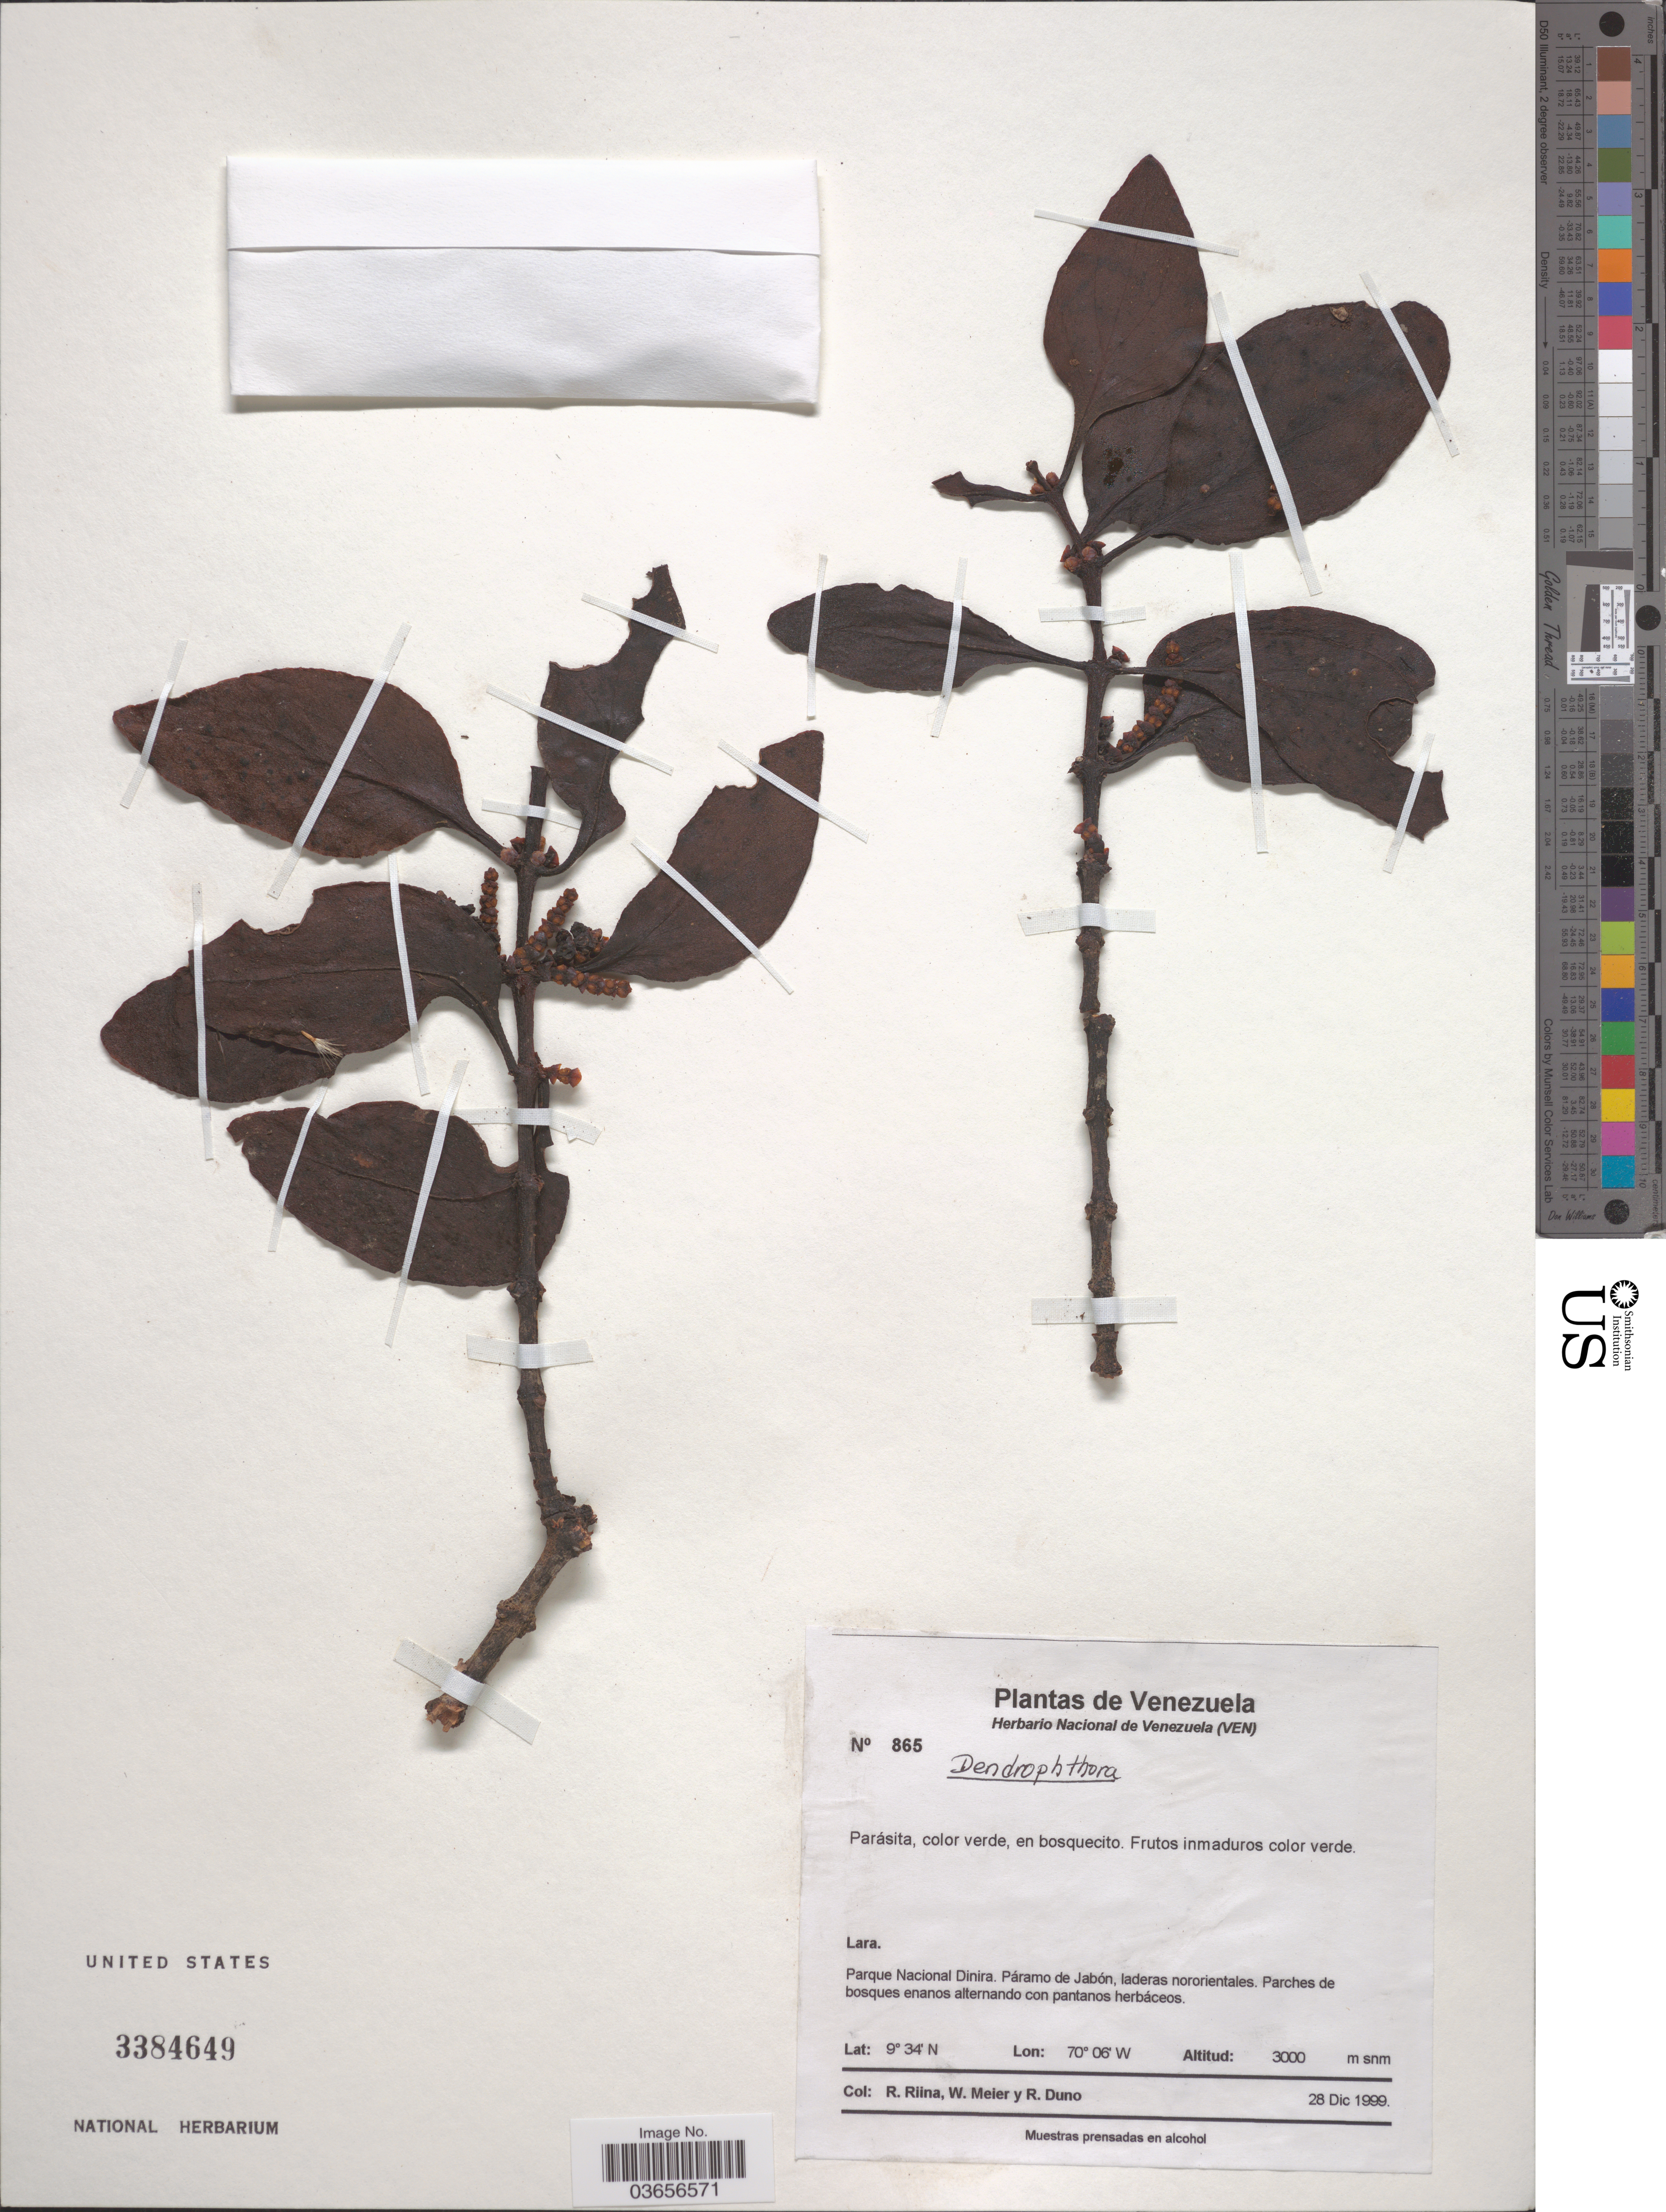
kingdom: Plantae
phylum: Tracheophyta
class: Magnoliopsida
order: Santalales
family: Viscaceae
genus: Dendrophthora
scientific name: Dendrophthora sp.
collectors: R. Riina, W. Meier & R. Duno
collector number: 865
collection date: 1999-12-28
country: Venezuela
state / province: Lara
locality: Parque Nacional Dinira. Páramo de Jabón.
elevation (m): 3000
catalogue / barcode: US 3384649